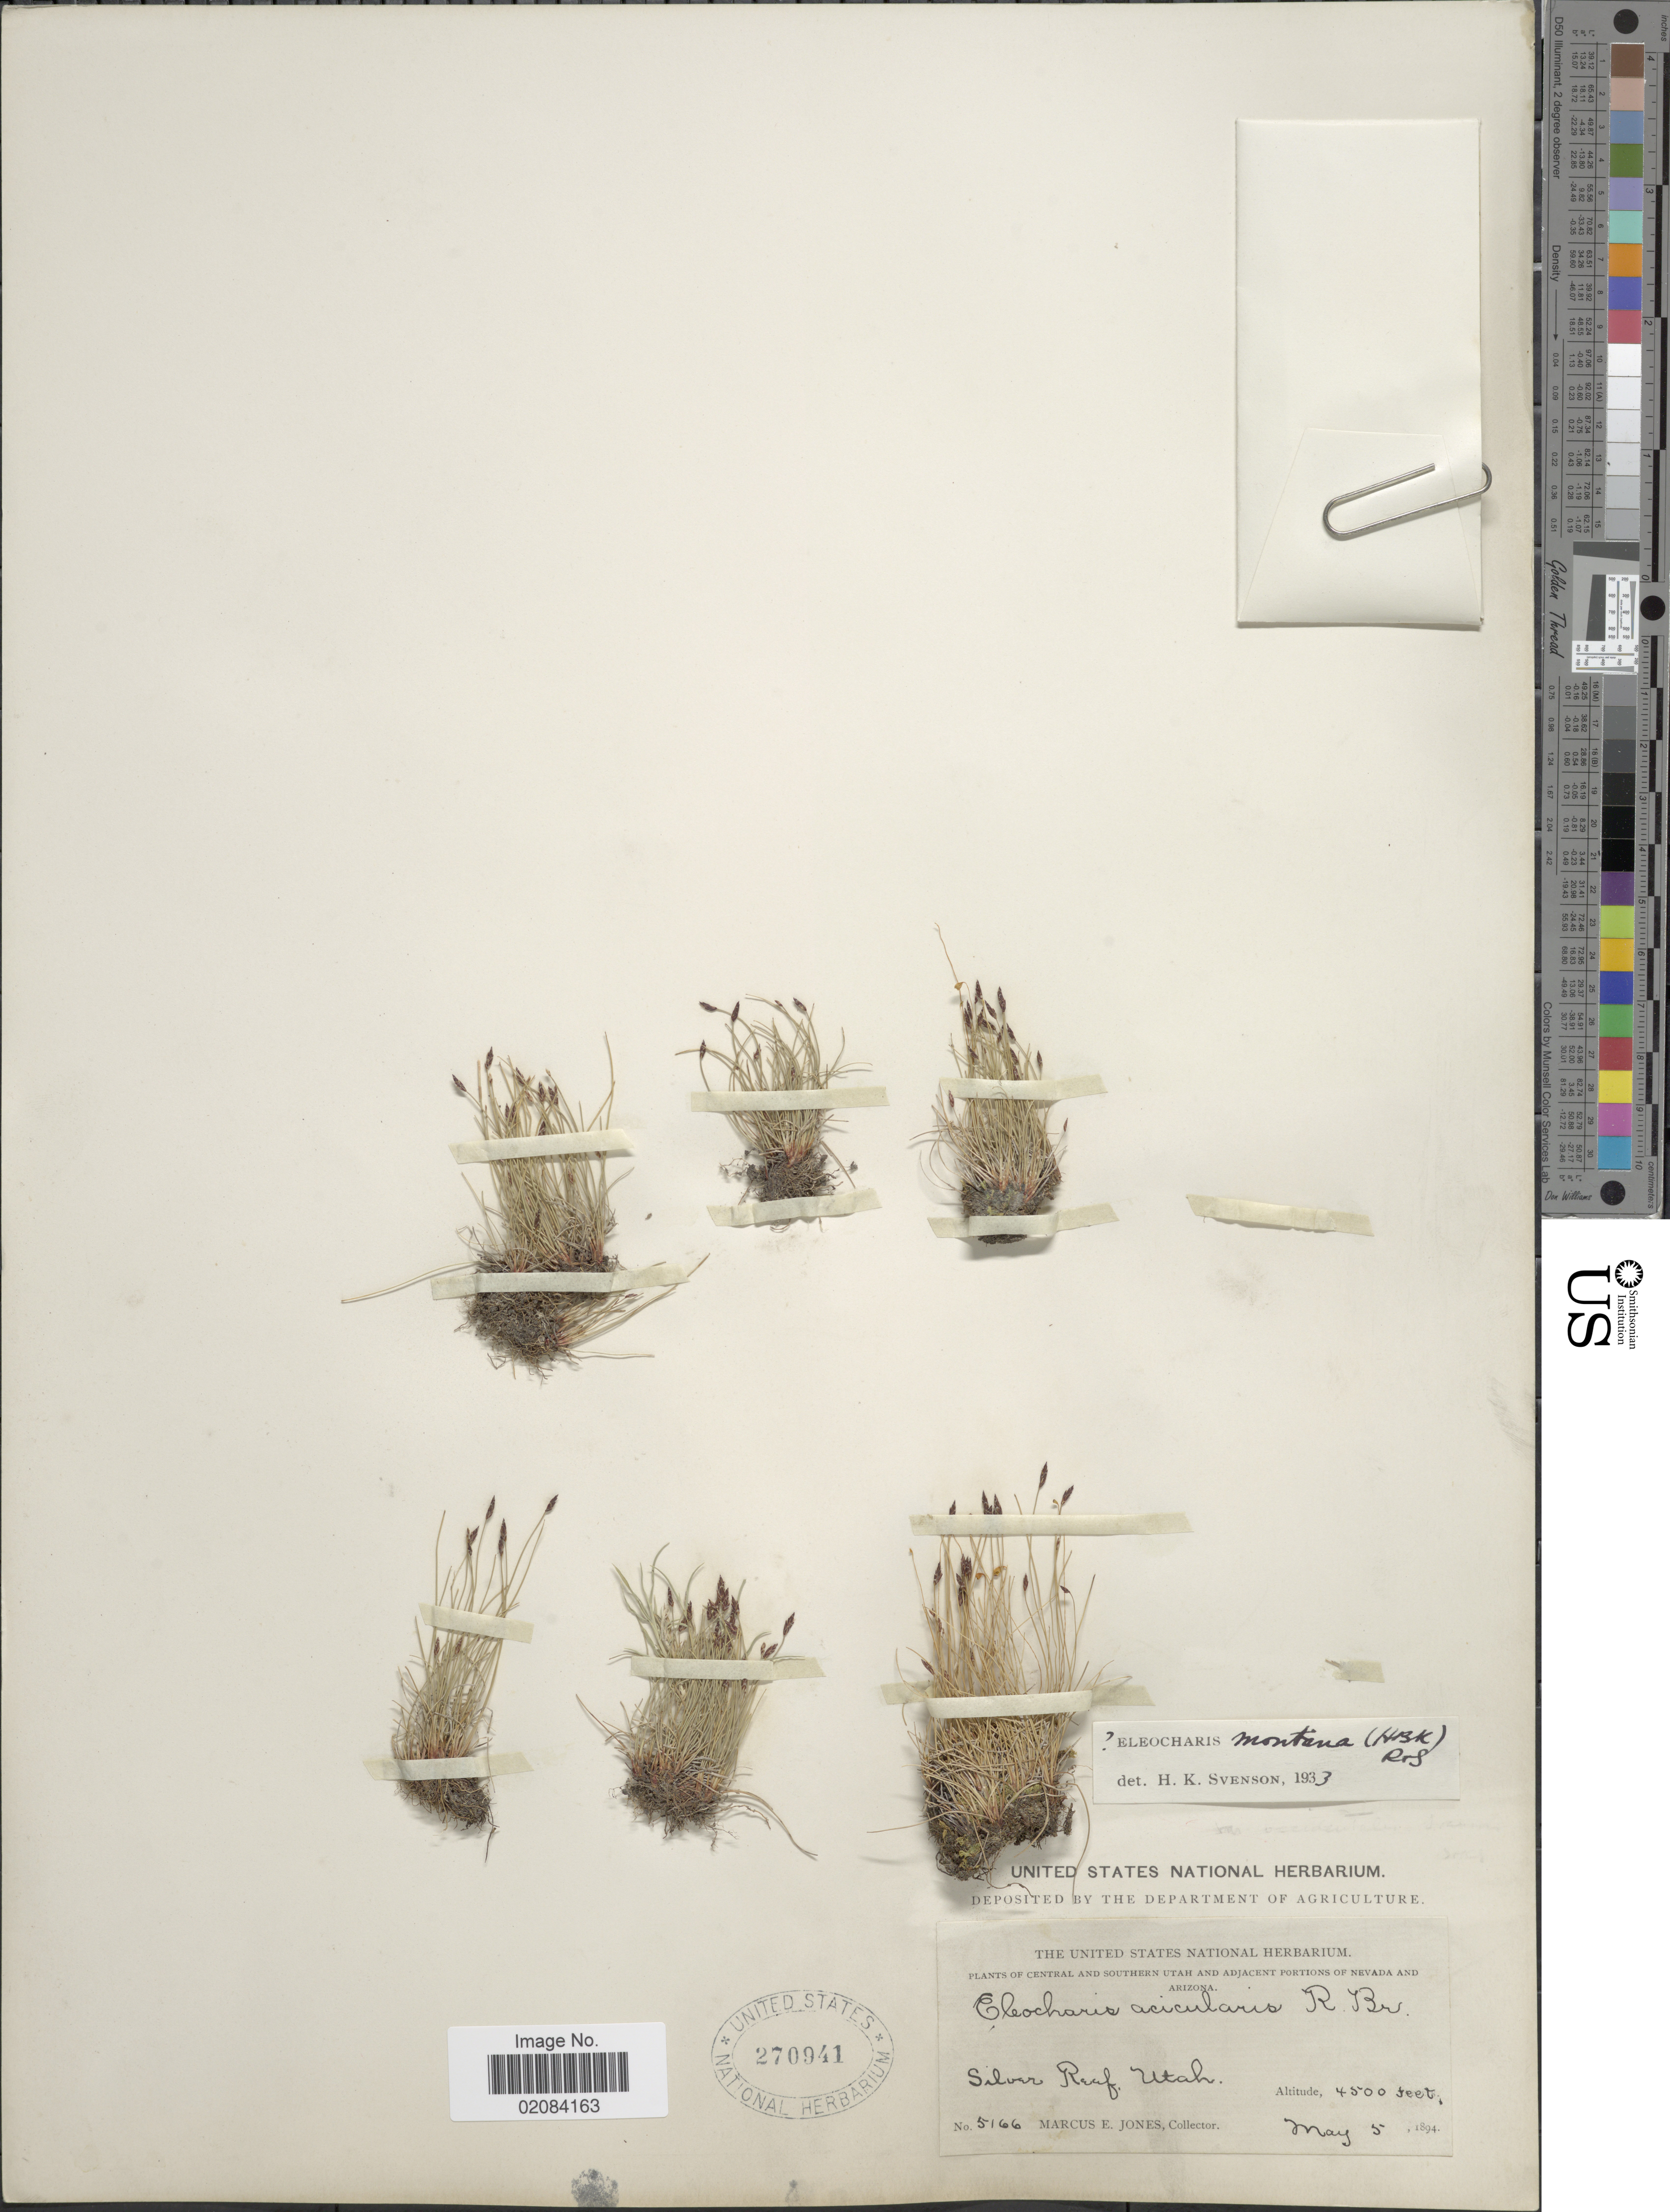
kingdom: Plantae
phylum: Tracheophyta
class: Liliopsida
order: Poales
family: Cyperaceae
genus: Eleocharis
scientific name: Eleocharis sp.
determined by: Strong, Mark T., (BOT), Smithsonian Institution - National Museum of Natural History (UNITED STATES)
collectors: M. E. Jones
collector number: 5166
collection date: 1894-05-05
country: United States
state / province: Utah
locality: Silver Reef Utah. Central and Southern Utah and adjacent Portions of Nevada and Arizona.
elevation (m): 1372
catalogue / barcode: US 270941